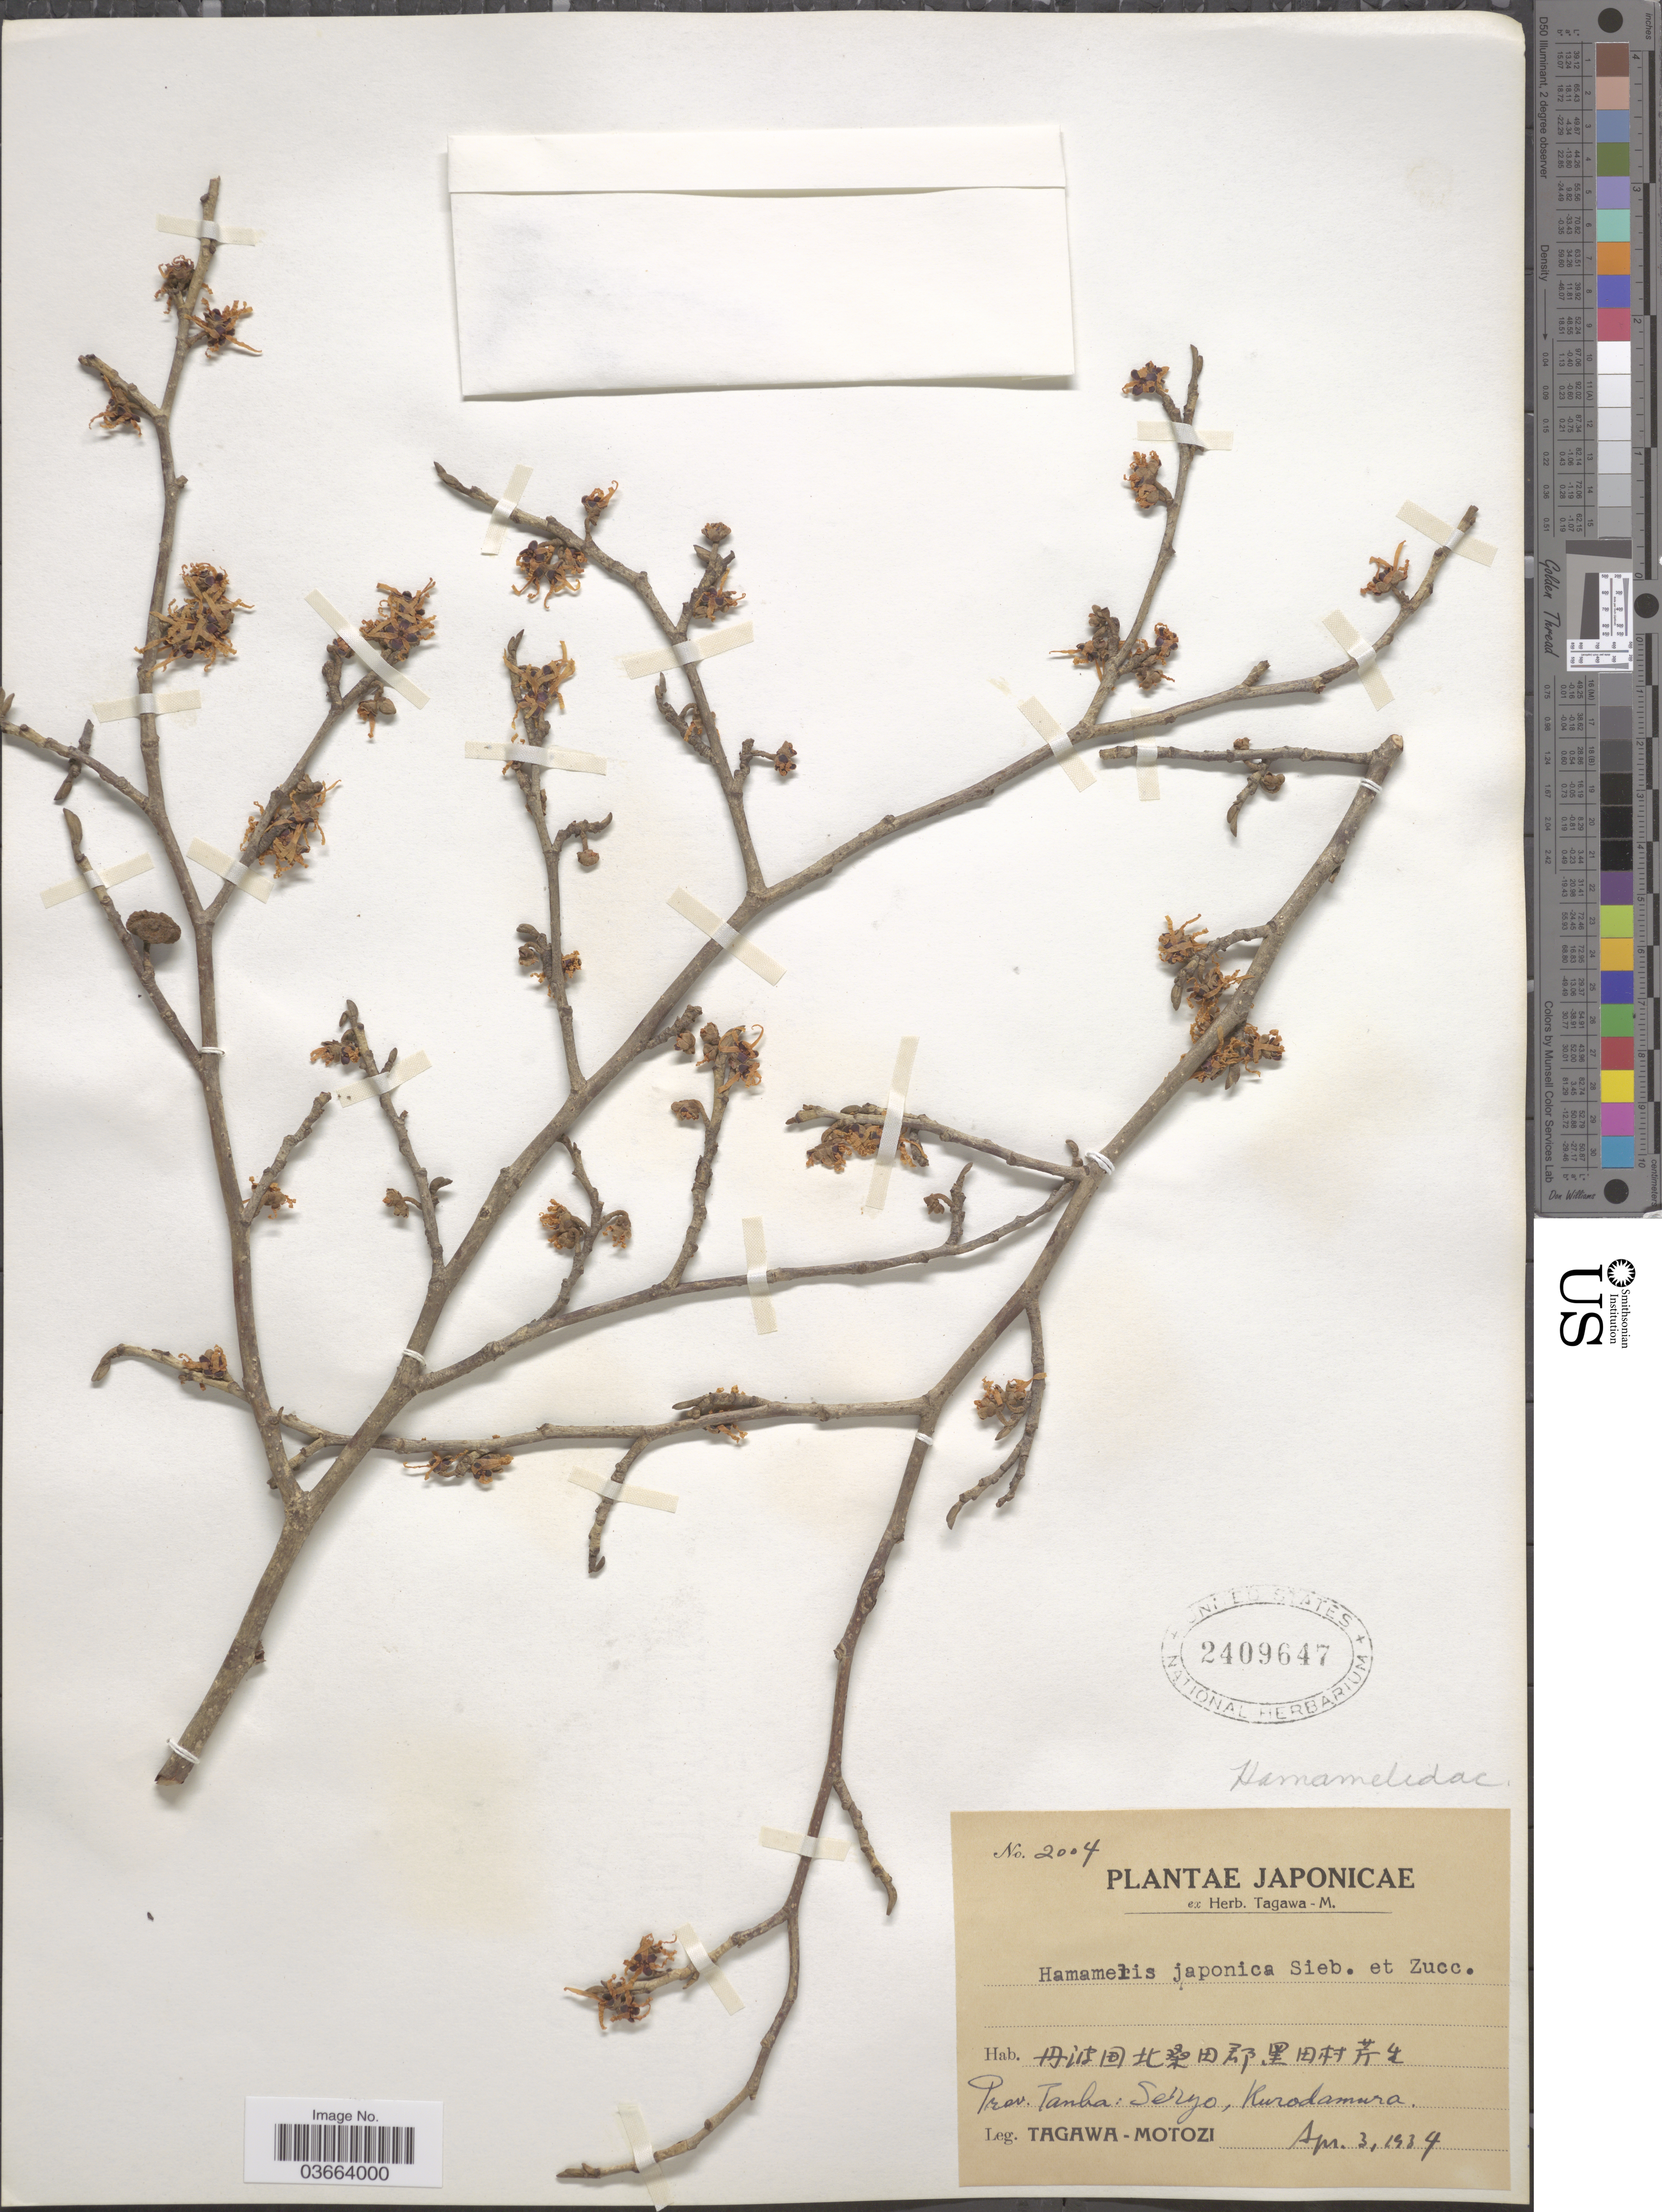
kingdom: Plantae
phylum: Tracheophyta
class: Magnoliopsida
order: Saxifragales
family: Hamamelidaceae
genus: Hamamelis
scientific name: Hamamelis japonica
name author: Siebold & Zucc.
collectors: M. Tagawa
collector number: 2004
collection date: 1934-04-03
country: Japan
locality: Prov. Tanba: Sergo*, Kurodamura.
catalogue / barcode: US 2409647